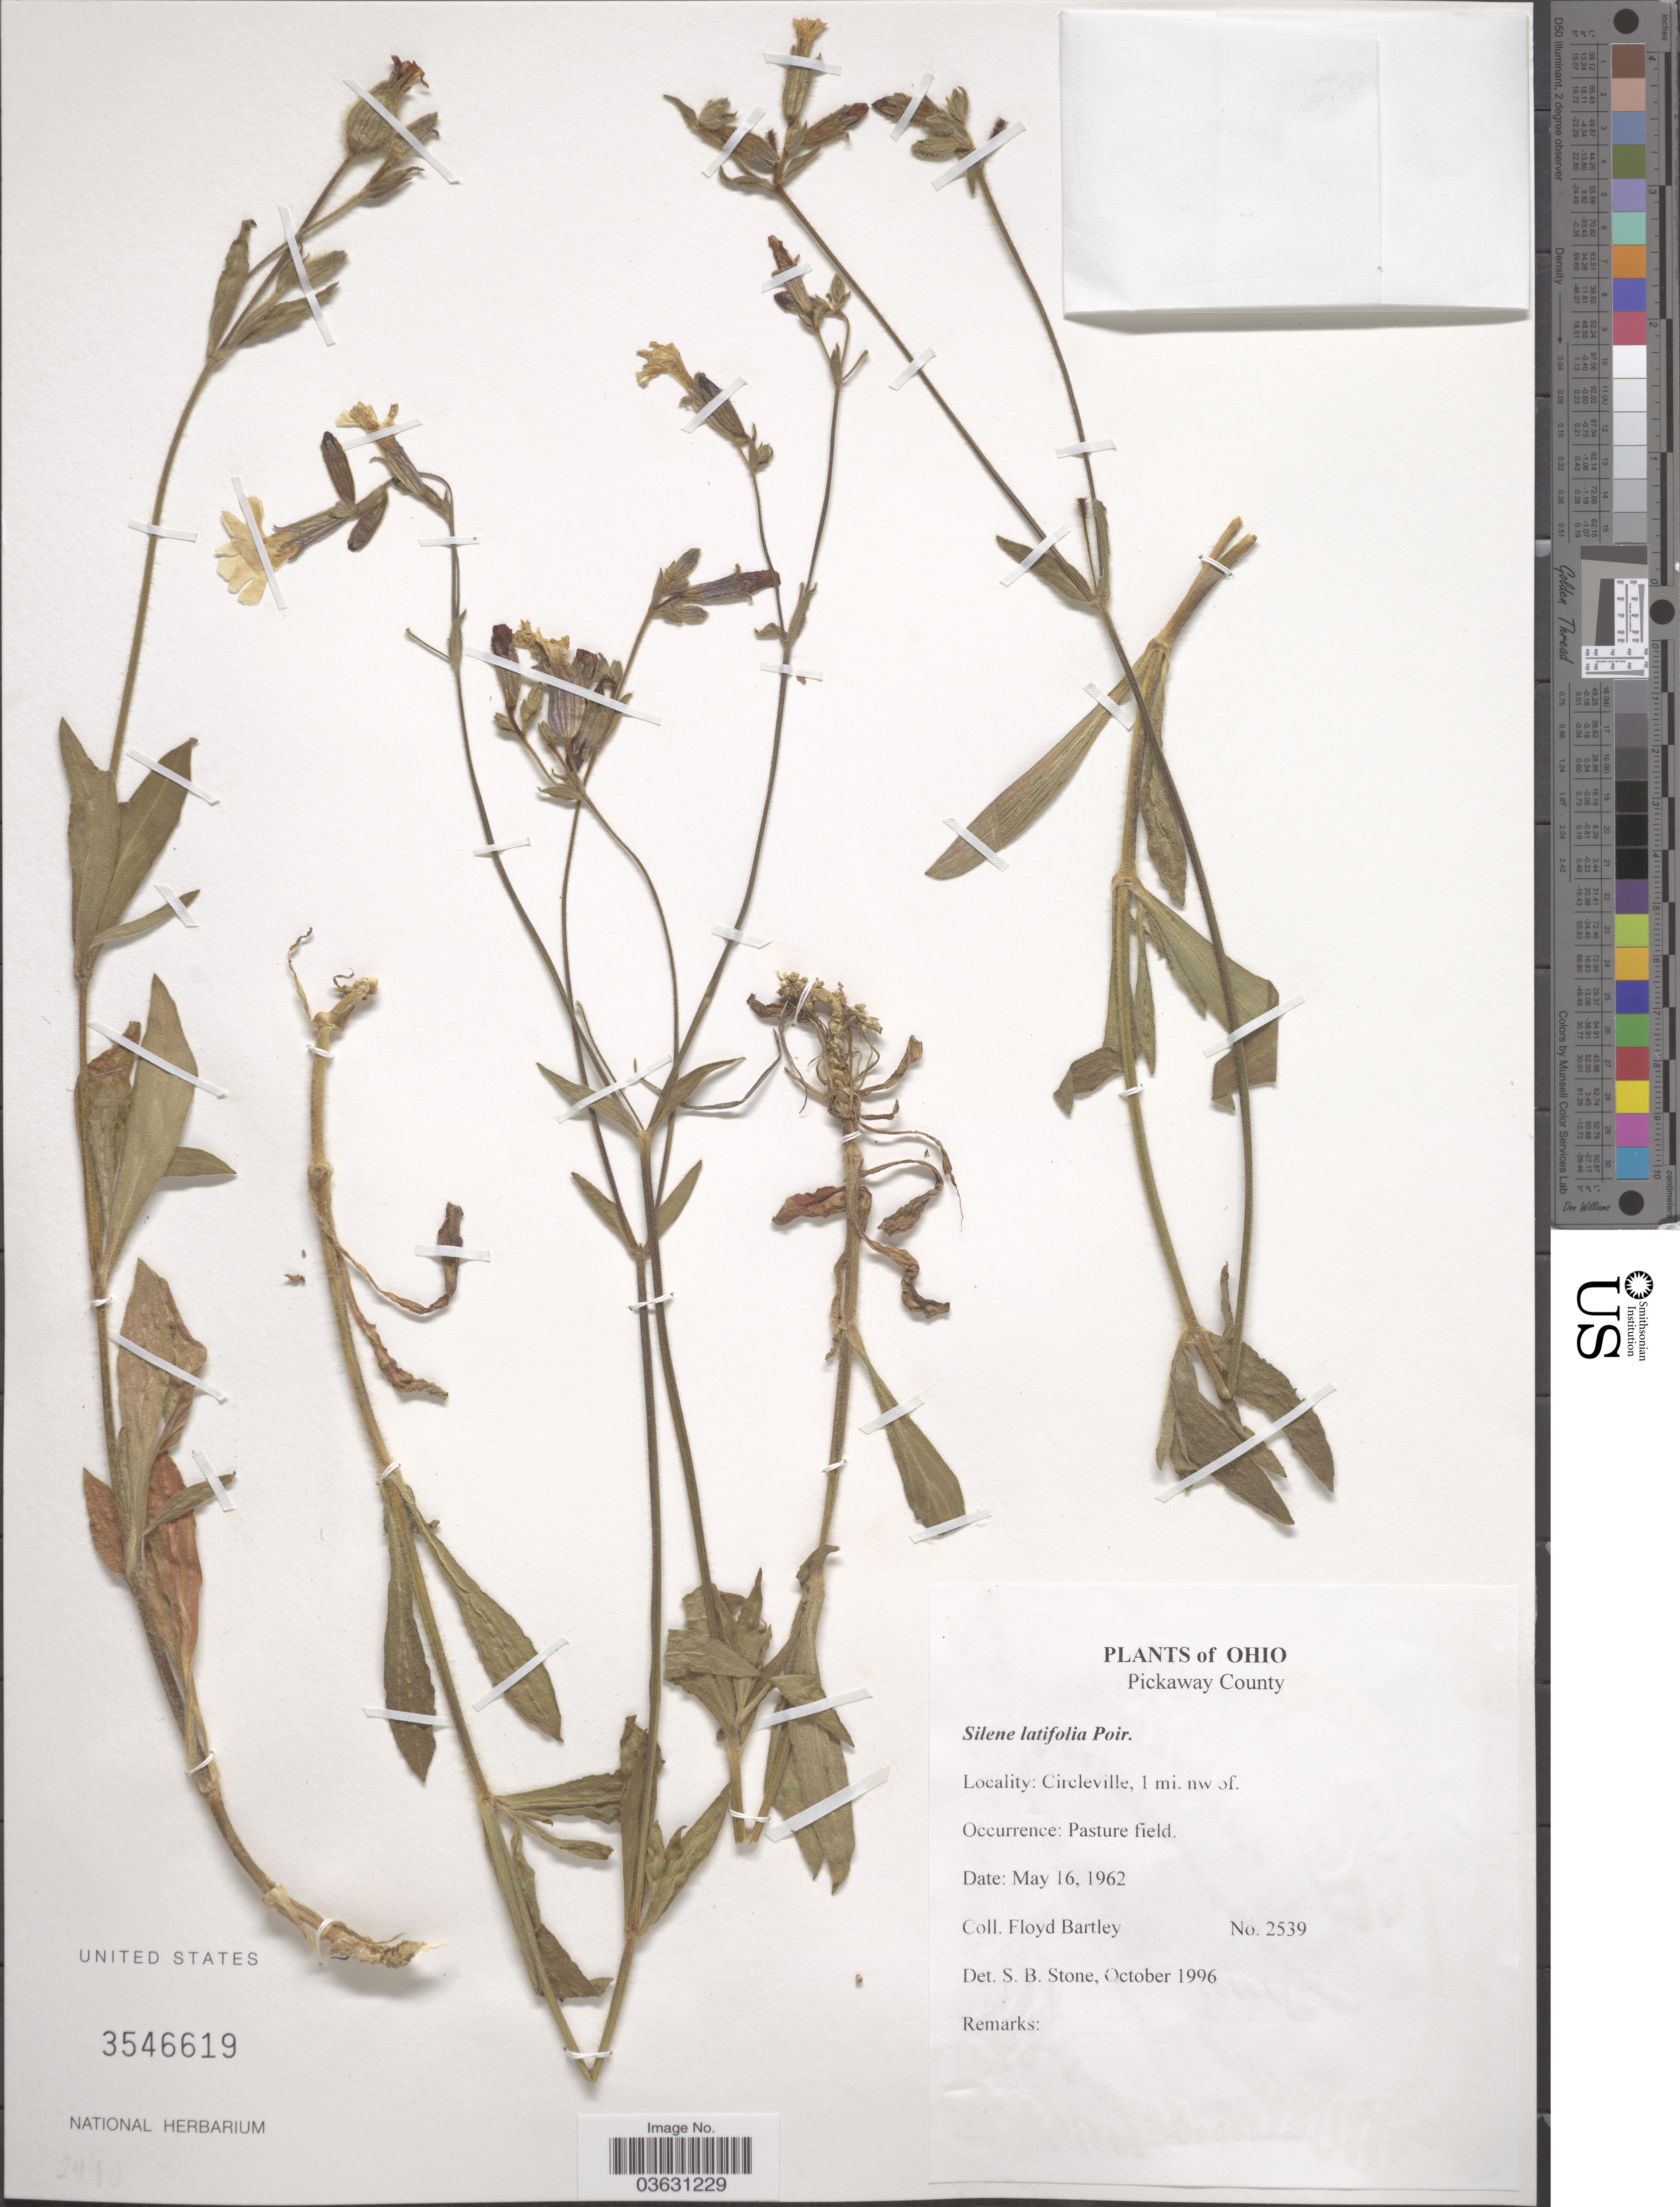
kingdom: Plantae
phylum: Tracheophyta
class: Magnoliopsida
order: Caryophyllales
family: Caryophyllaceae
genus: Silene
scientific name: Silene latifolia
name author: Poir.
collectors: F. Bartley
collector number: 2539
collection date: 1962-05-16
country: United States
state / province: Ohio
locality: Pickaway County. Circlevile, 1 mi. nw of.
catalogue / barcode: US 3546619